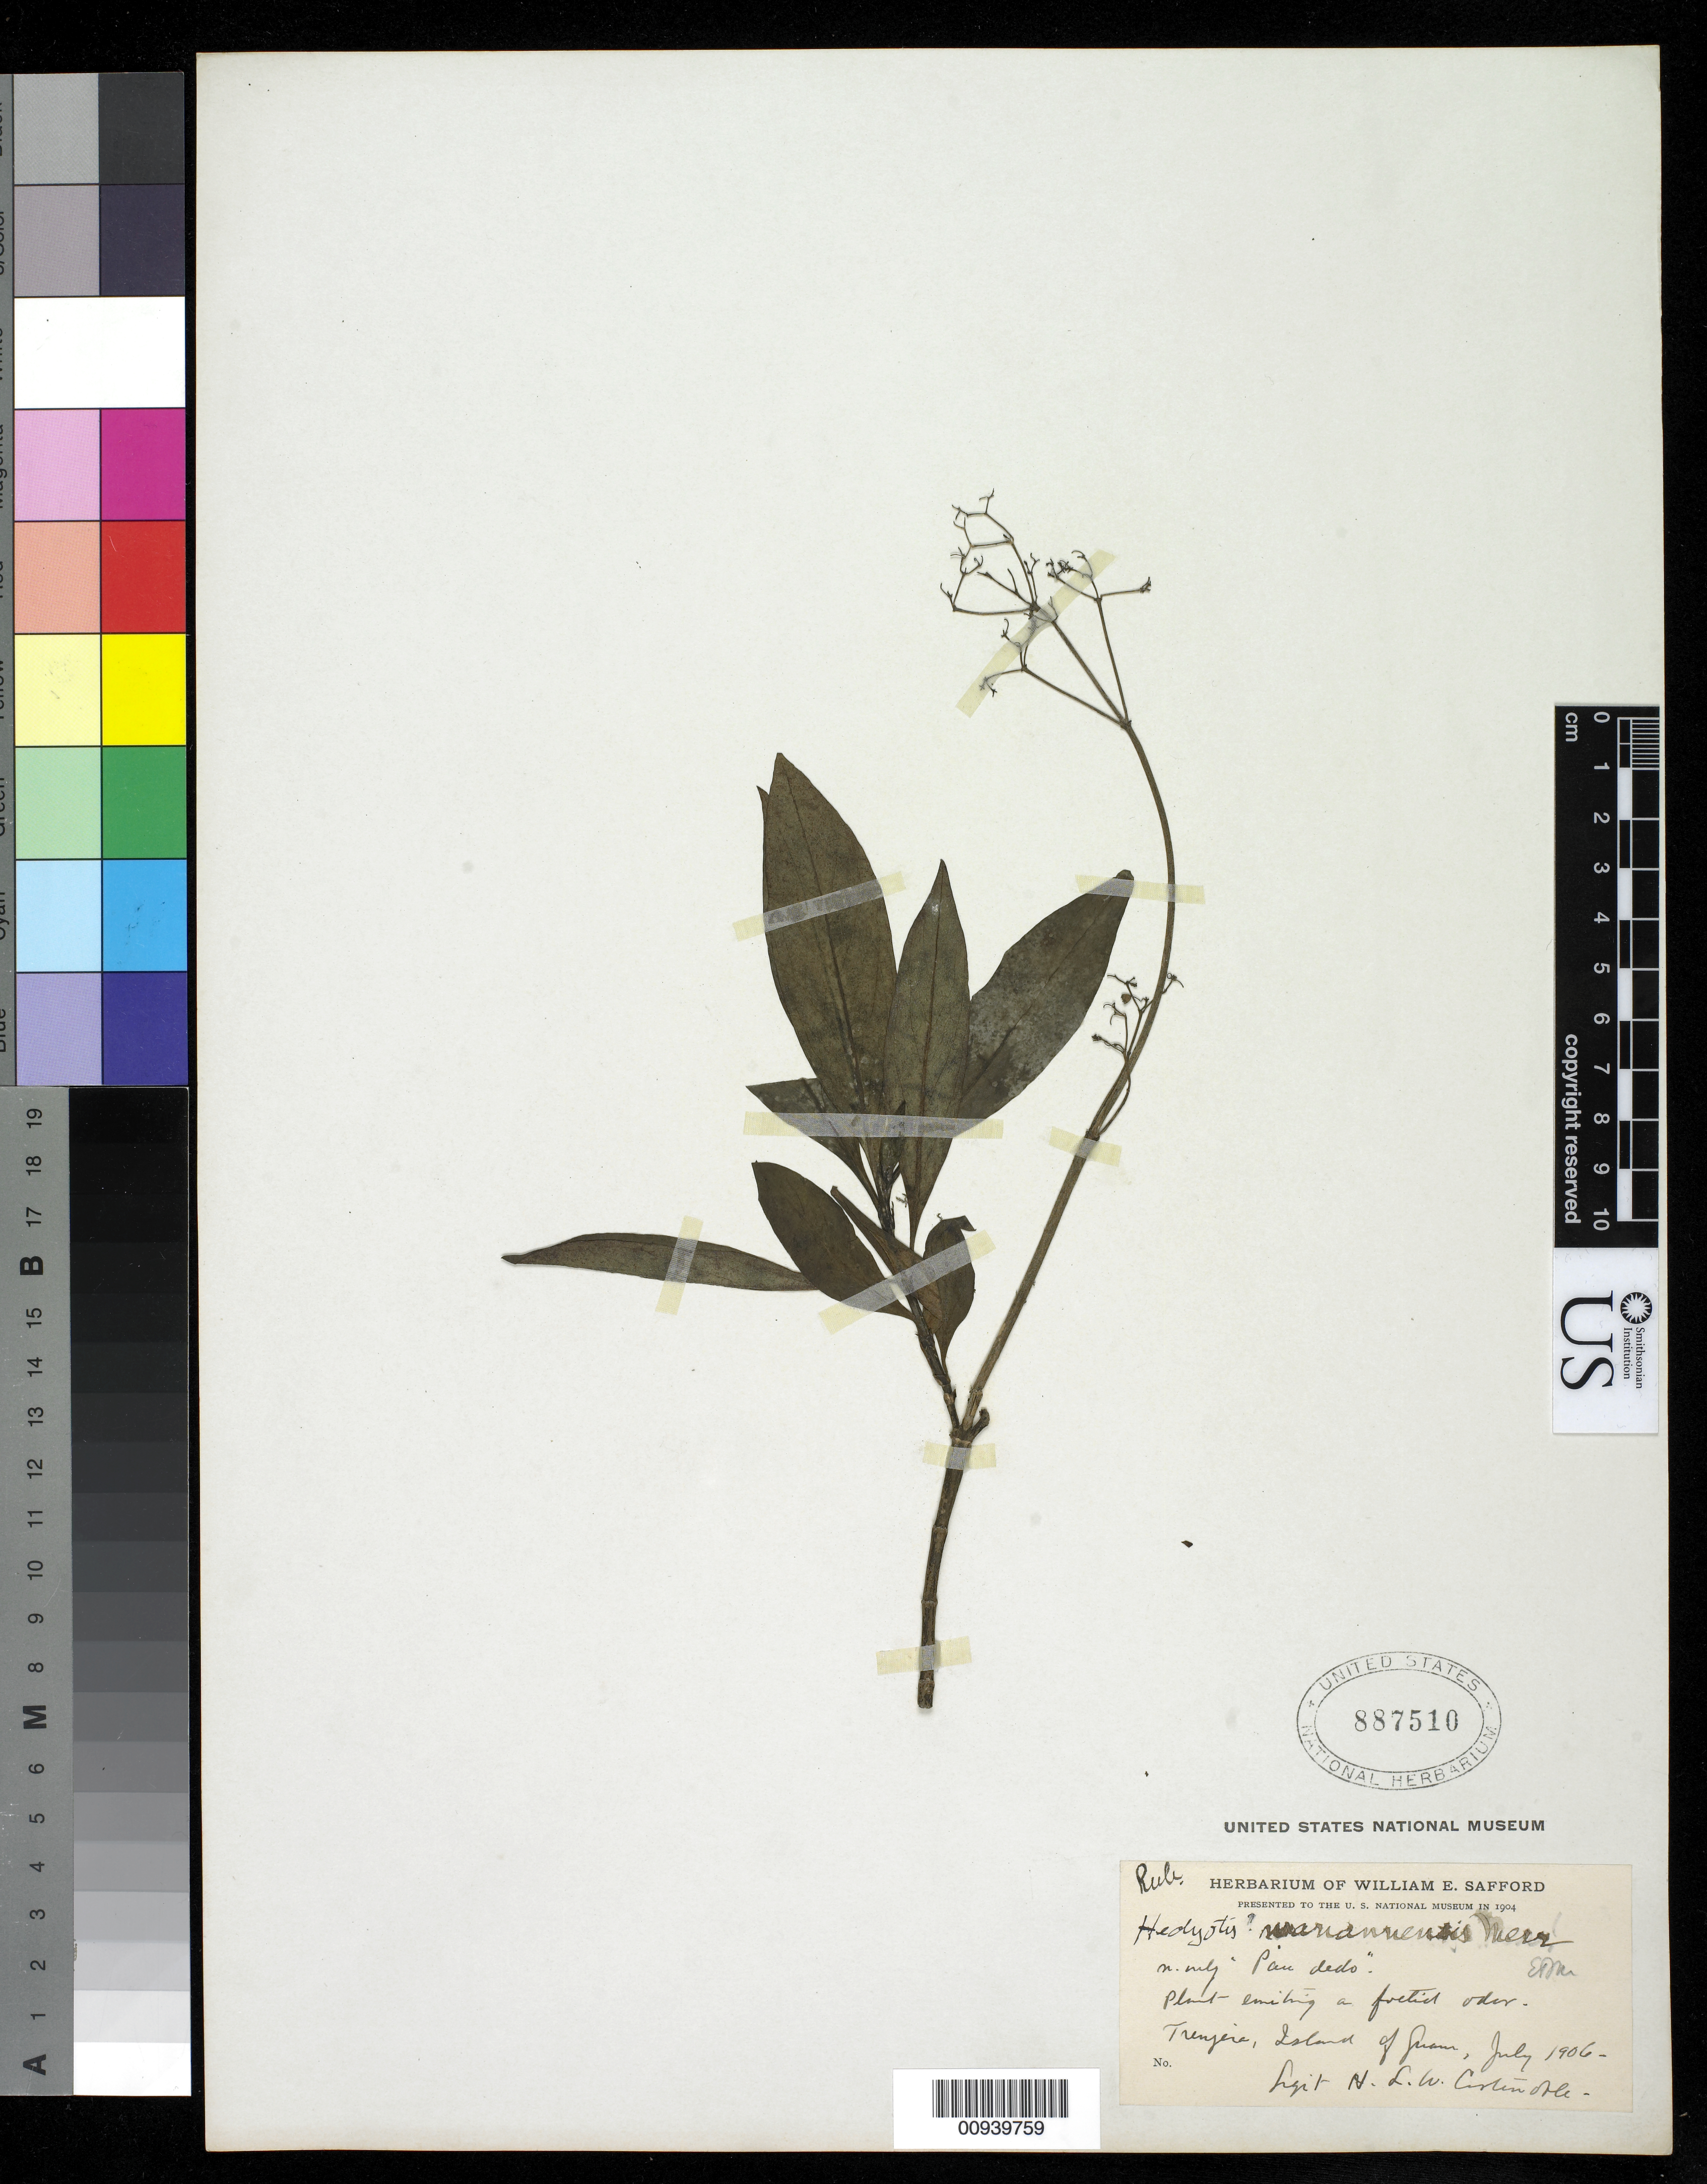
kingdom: Plantae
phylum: Tracheophyta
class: Magnoliopsida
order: Gentianales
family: Rubiaceae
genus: Leptopetalum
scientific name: Leptopetalum foetidum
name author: (G. Forst.) Neupane & N. Wikstr.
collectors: H. Costenoble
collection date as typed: Jul 1906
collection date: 1906-07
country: Guam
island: Guam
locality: Trenjera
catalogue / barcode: US 887510